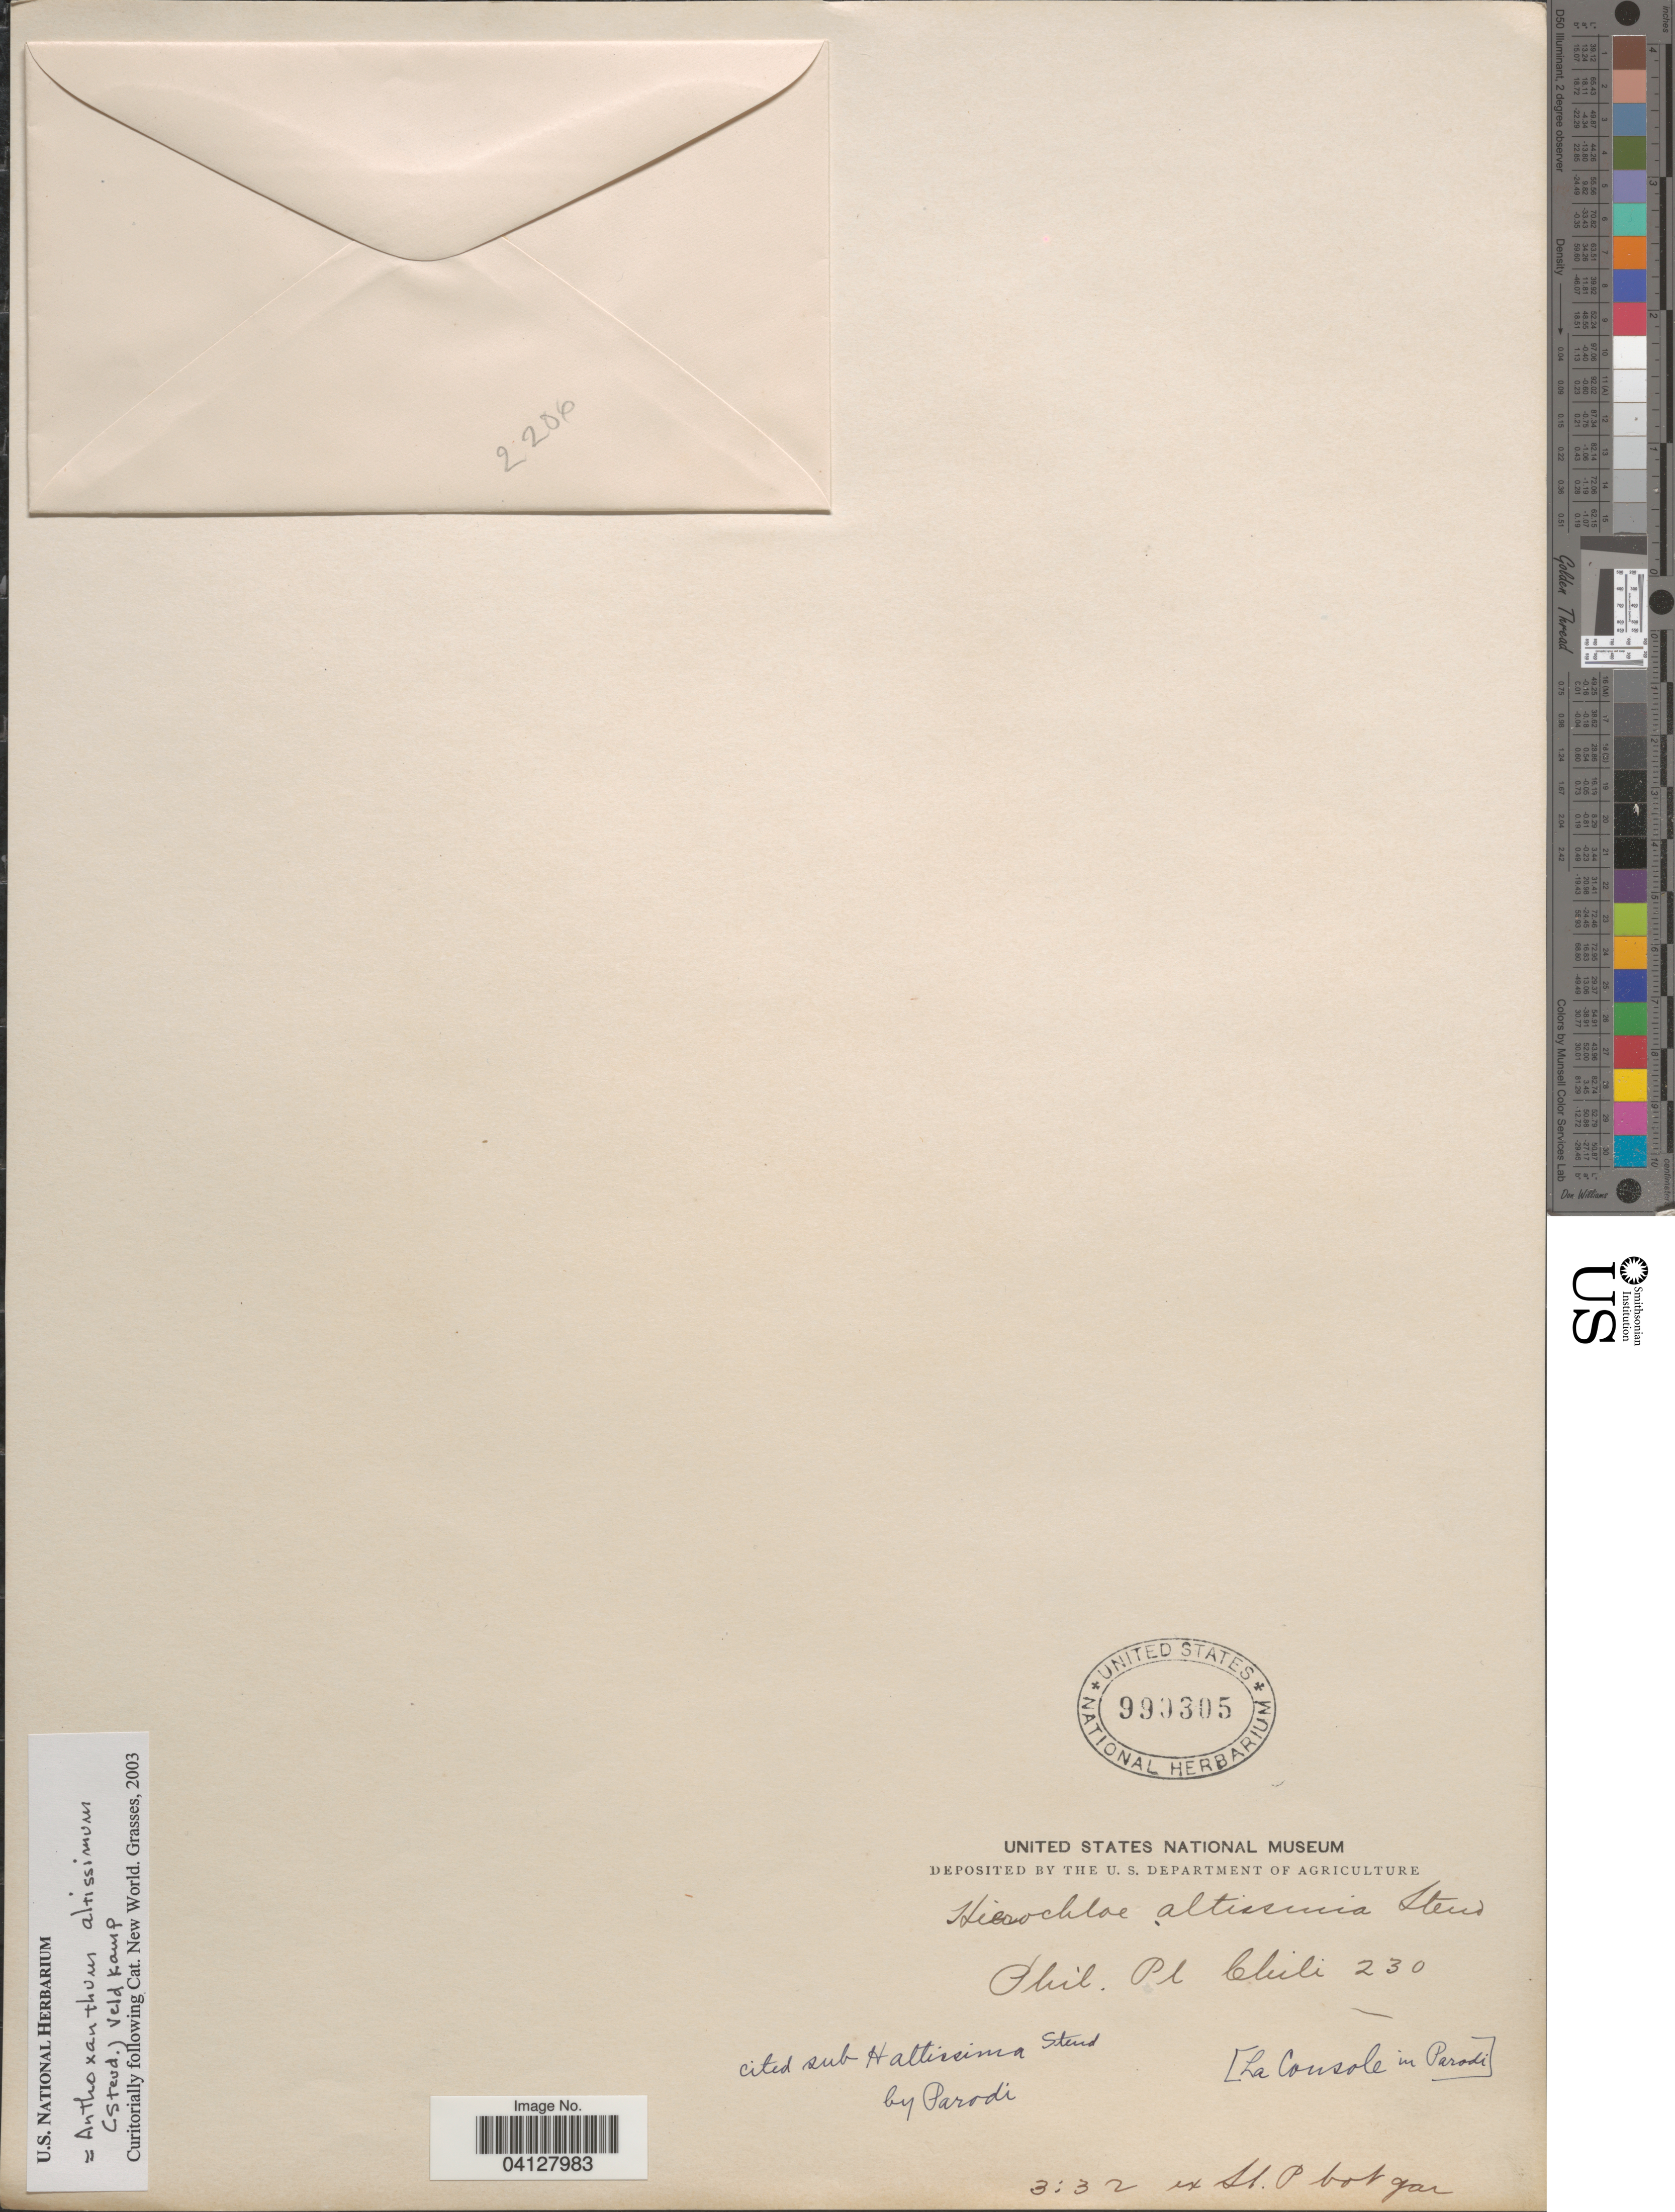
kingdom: Plantae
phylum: Tracheophyta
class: Liliopsida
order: Poales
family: Poaceae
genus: Anthoxanthum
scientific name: Anthoxanthum altissimum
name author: (Steud.) Veldkamp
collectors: Phil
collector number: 230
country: Chile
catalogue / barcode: US 999305